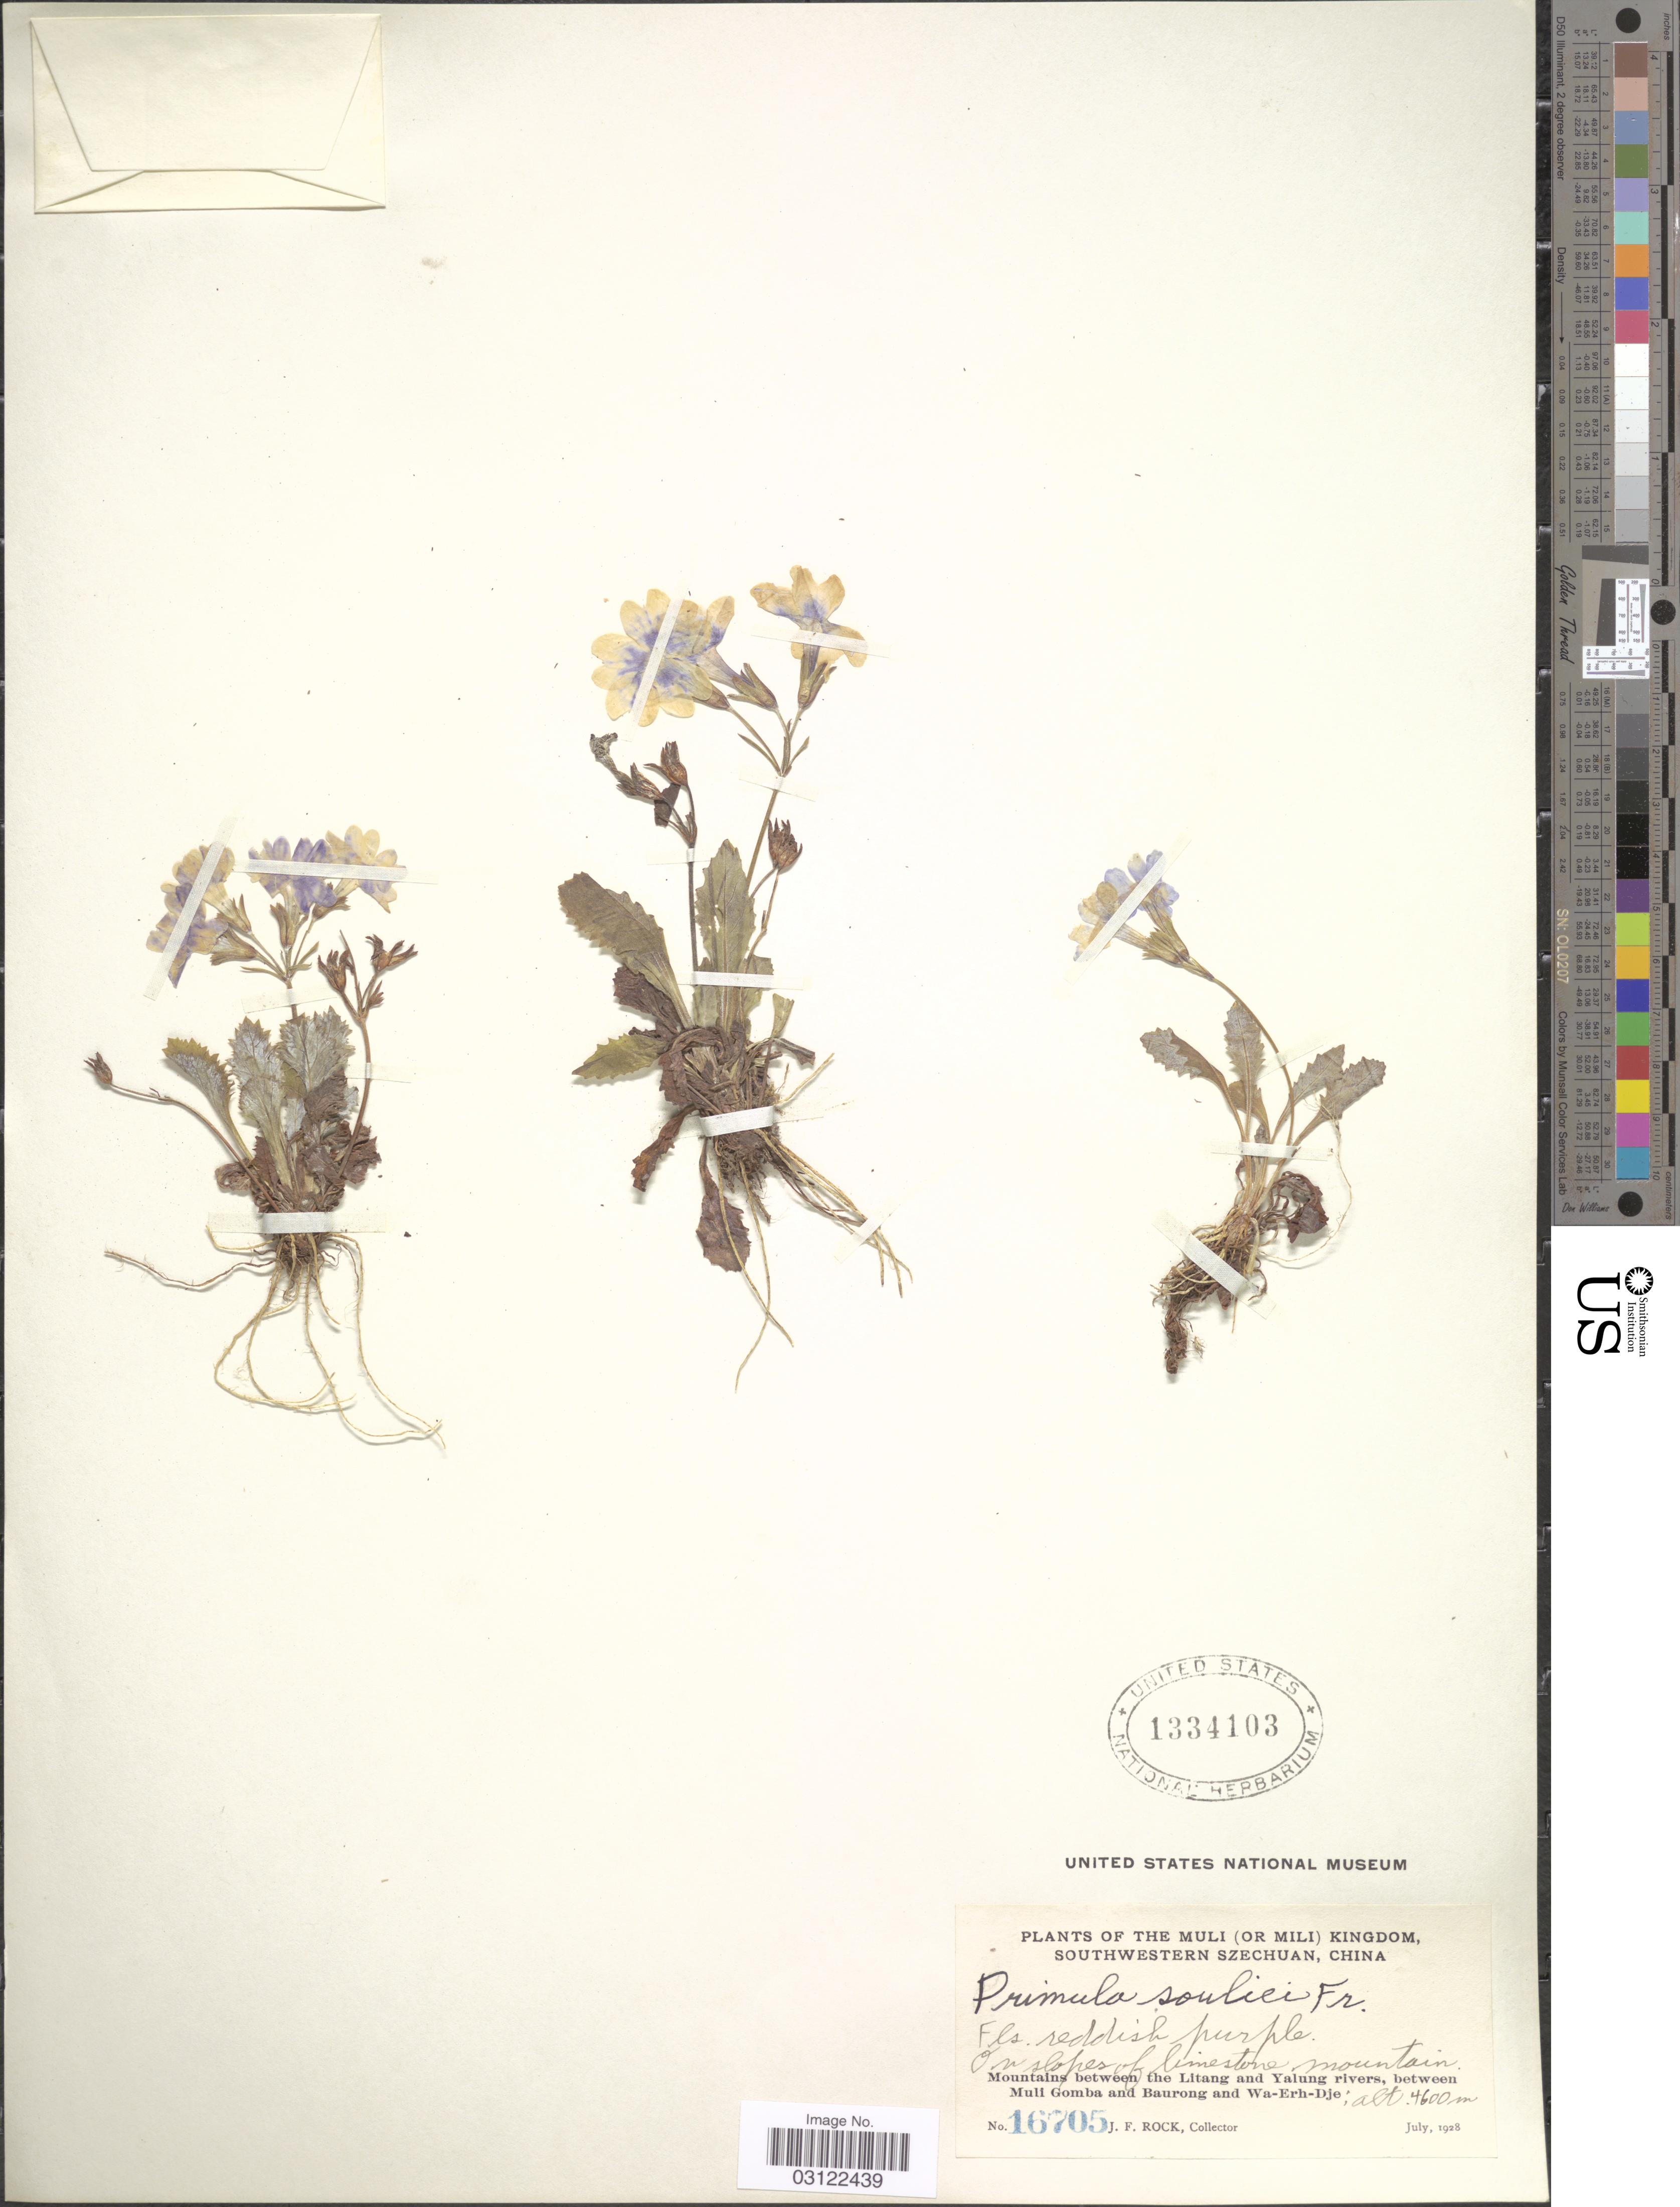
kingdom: Plantae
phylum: Tracheophyta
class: Magnoliopsida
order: Ericales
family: Primulaceae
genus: Primula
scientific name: Primula souliei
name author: Franch.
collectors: J. Rock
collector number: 16705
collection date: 1928-07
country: China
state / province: Sichuan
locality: Muli (or Mili) Kingdom, Southwestern Szechuan. Mountains between the Litang and Yalung rivers, between Muli Gomba and Baurong and Wa-Erh-Dje.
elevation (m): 4600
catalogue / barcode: US 1334103